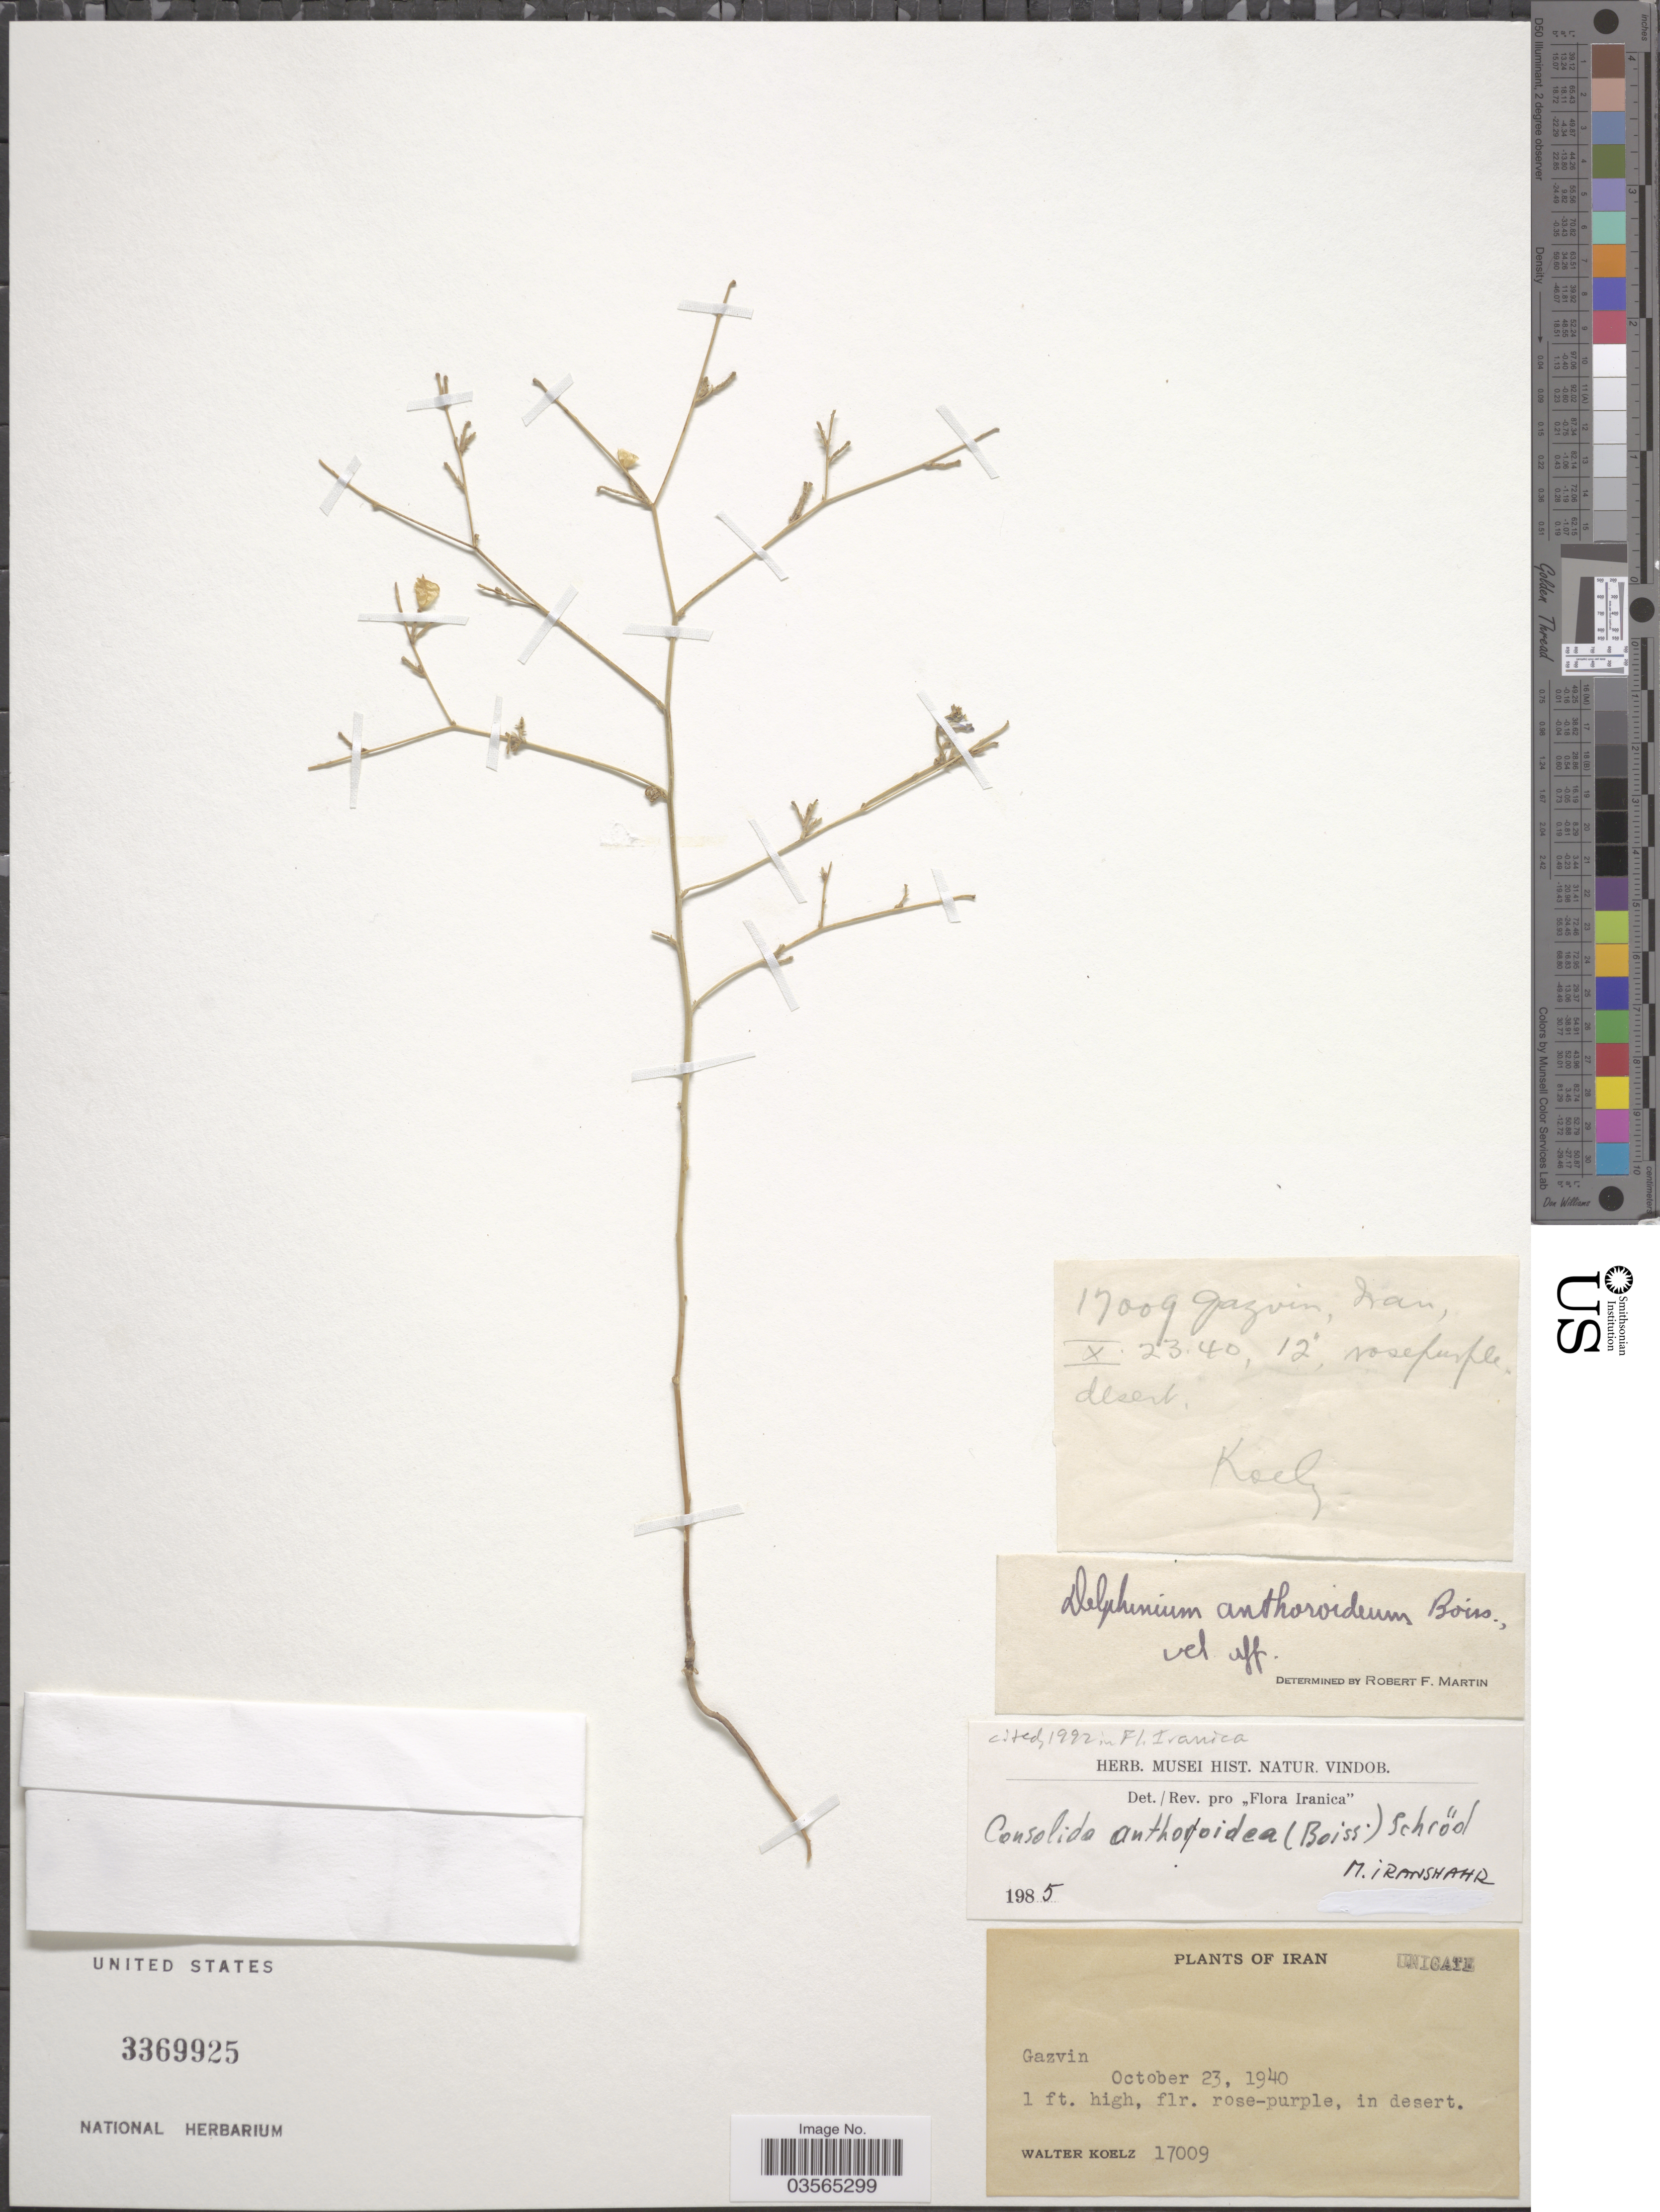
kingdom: Plantae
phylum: Tracheophyta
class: Magnoliopsida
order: Ranunculales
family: Ranunculaceae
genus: Delphinium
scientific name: Delphinium anthoroideum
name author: Boiss.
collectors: W. N. Koelz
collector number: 17009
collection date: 1940-10-23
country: Iran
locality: Gazvin.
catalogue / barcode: US 3369925